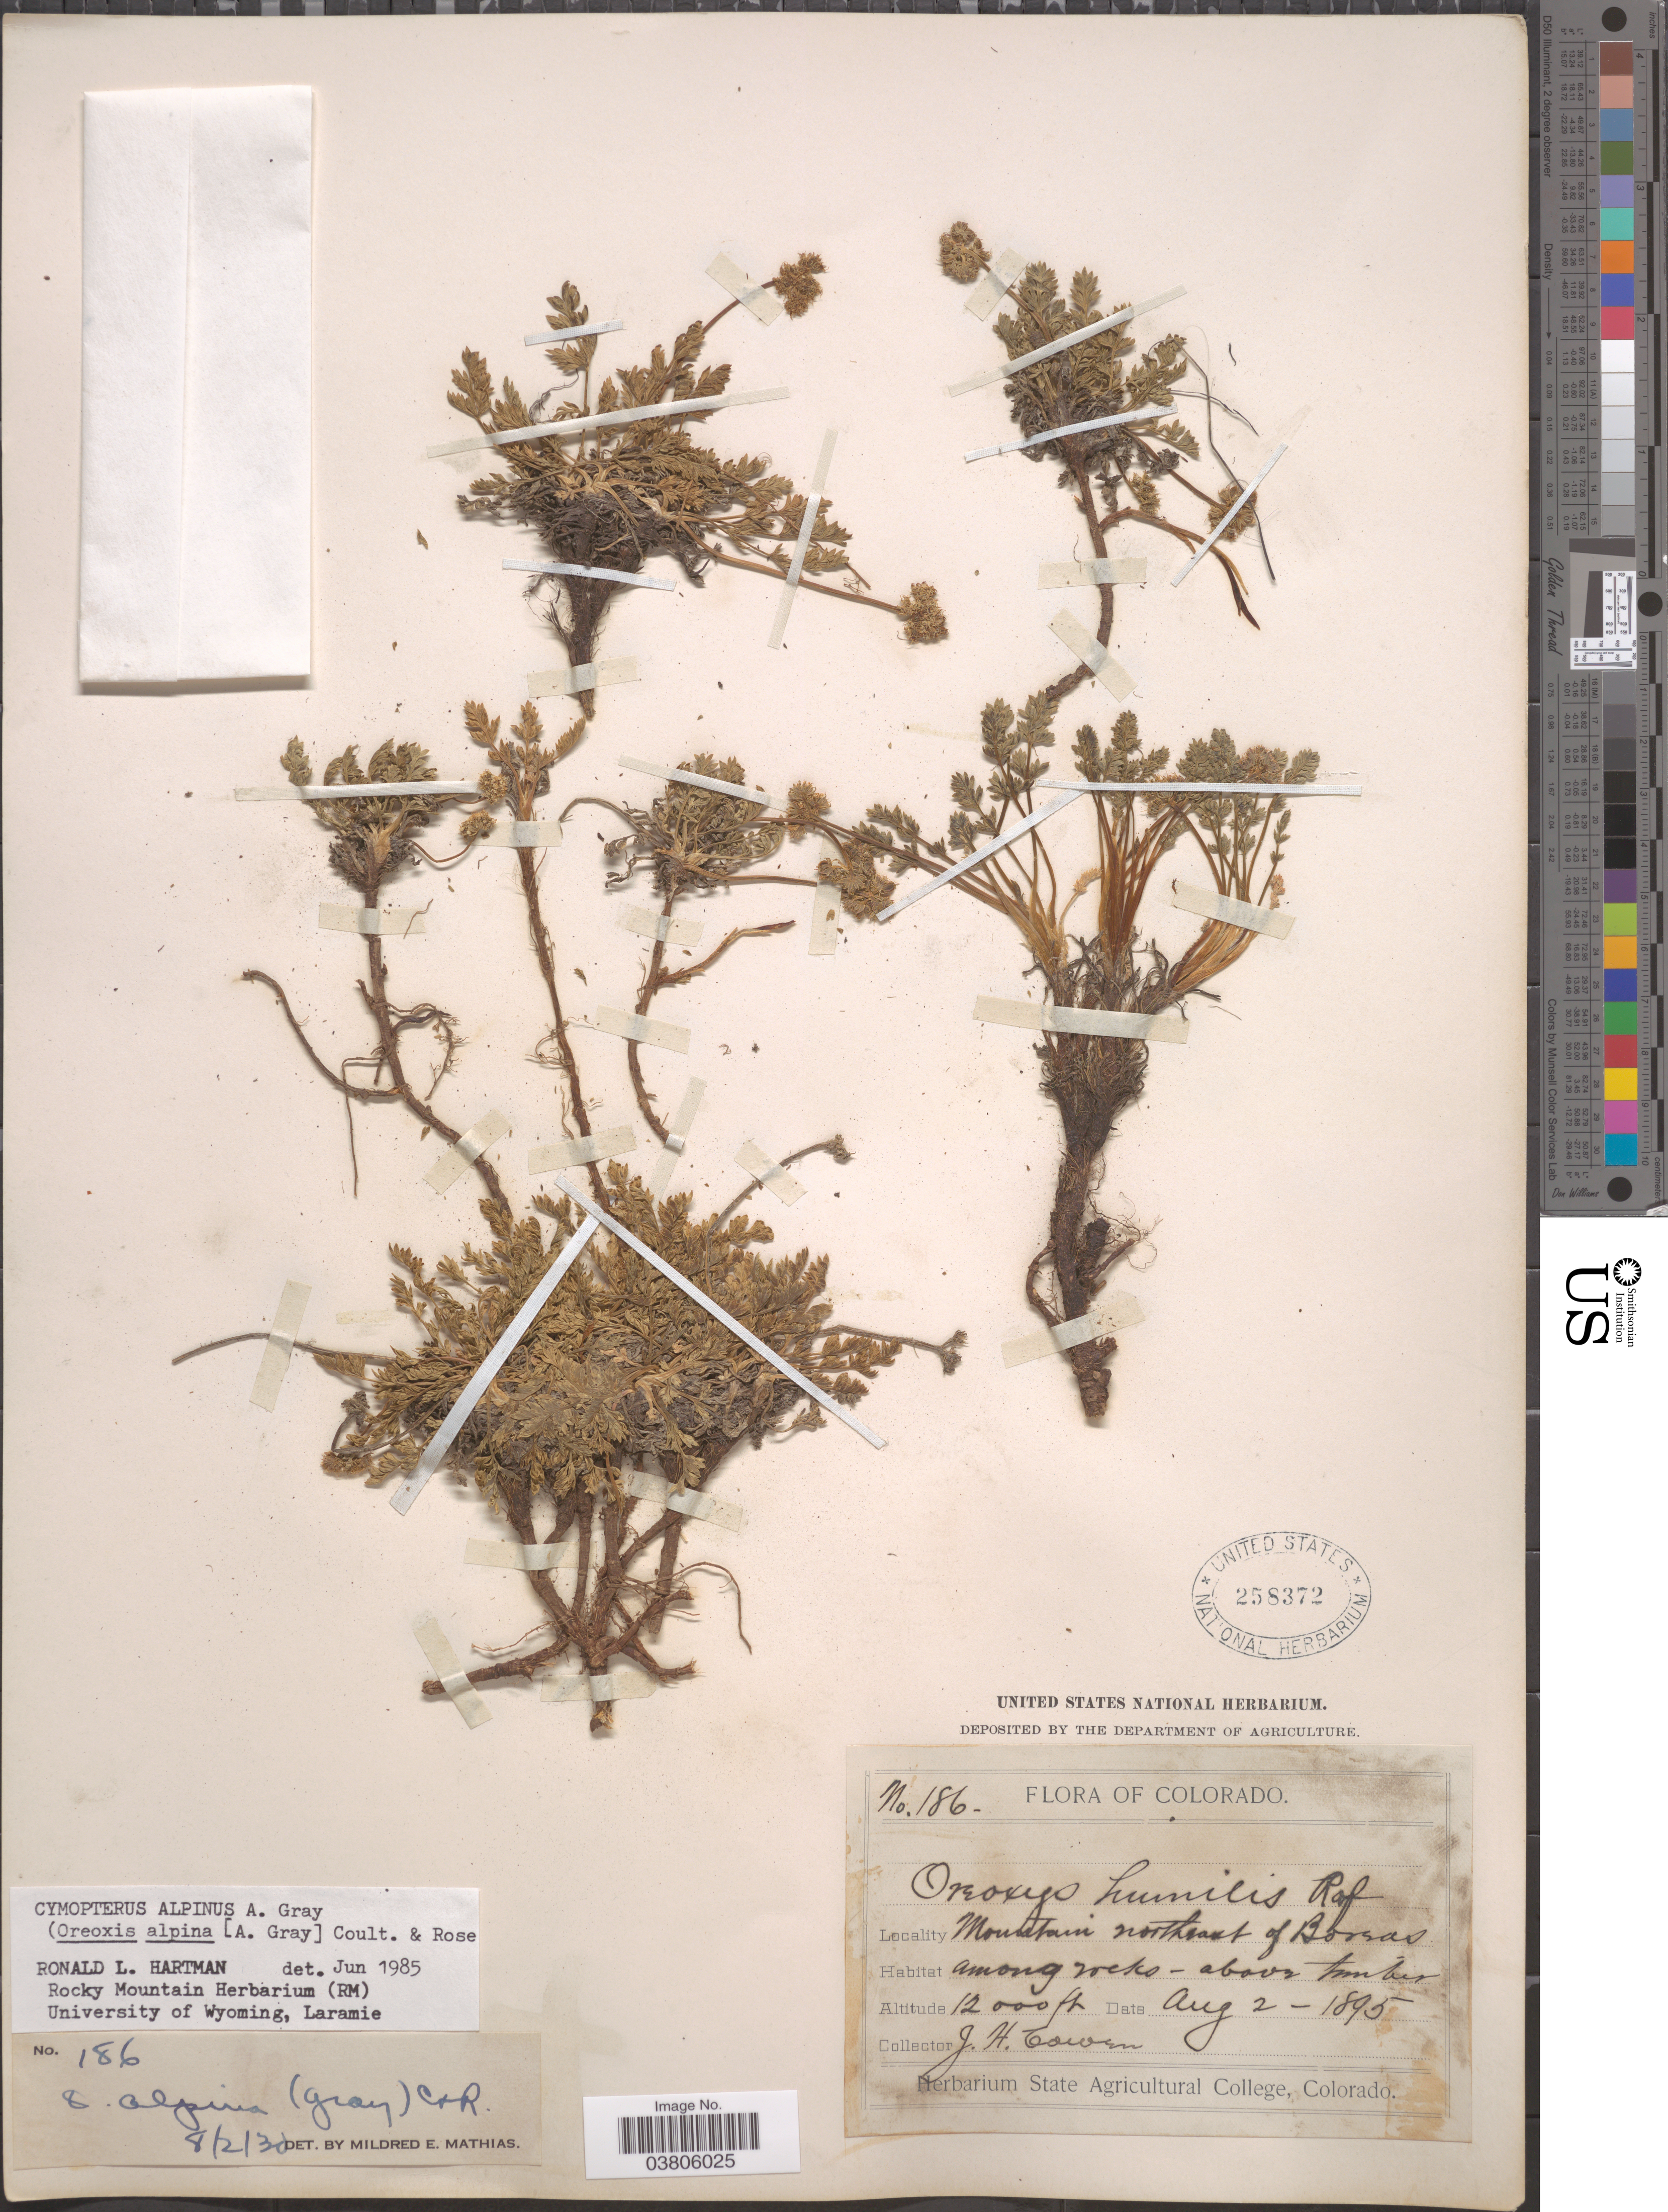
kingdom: Plantae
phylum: Tracheophyta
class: Magnoliopsida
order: Apiales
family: Apiaceae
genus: Cymopterus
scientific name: Cymopterus alpinus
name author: A. Gray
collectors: J. H. Cowen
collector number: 186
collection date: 1895-08-02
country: United States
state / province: Colorado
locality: Mountain northeast of Boreas.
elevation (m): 3658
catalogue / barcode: US 258372